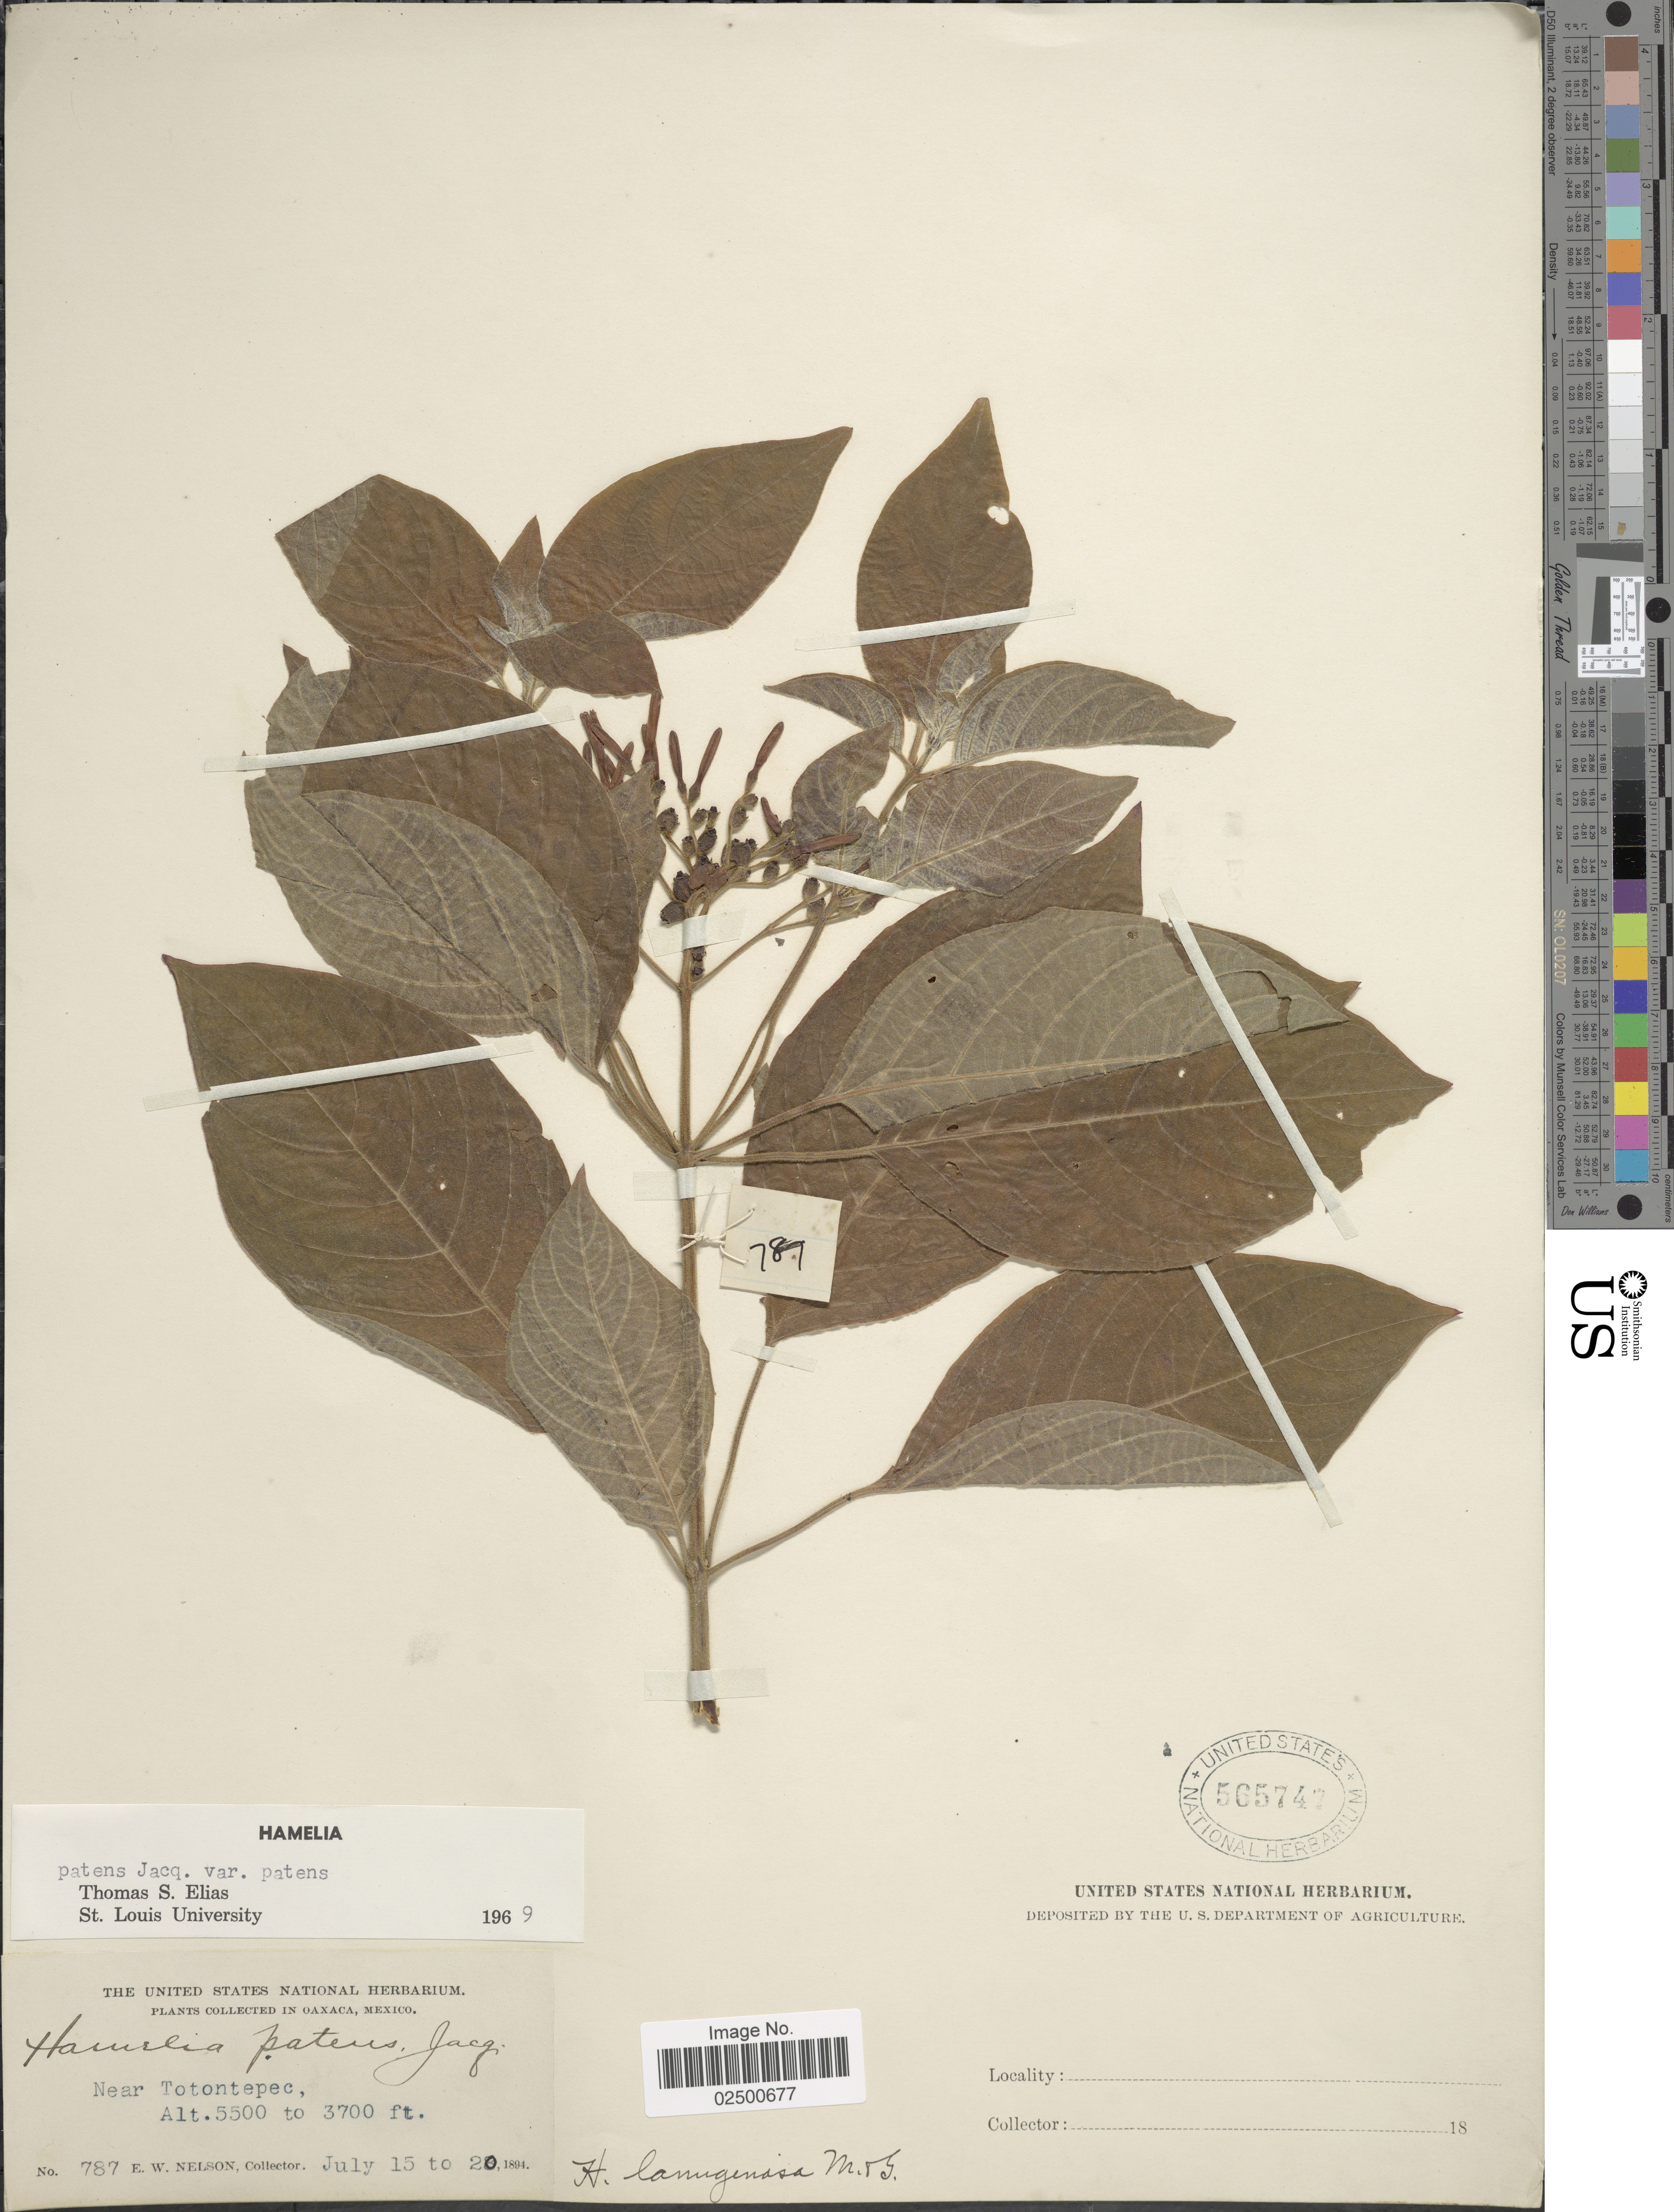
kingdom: Plantae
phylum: Tracheophyta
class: Magnoliopsida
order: Gentianales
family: Rubiaceae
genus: Hamelia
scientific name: Hamelia patens var. patens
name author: Jacq.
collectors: E. W. Nelson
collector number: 787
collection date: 1894-07-15/1894-07-20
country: Mexico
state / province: Oaxaca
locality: Near Totontepec.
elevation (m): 1128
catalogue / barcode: US 565747